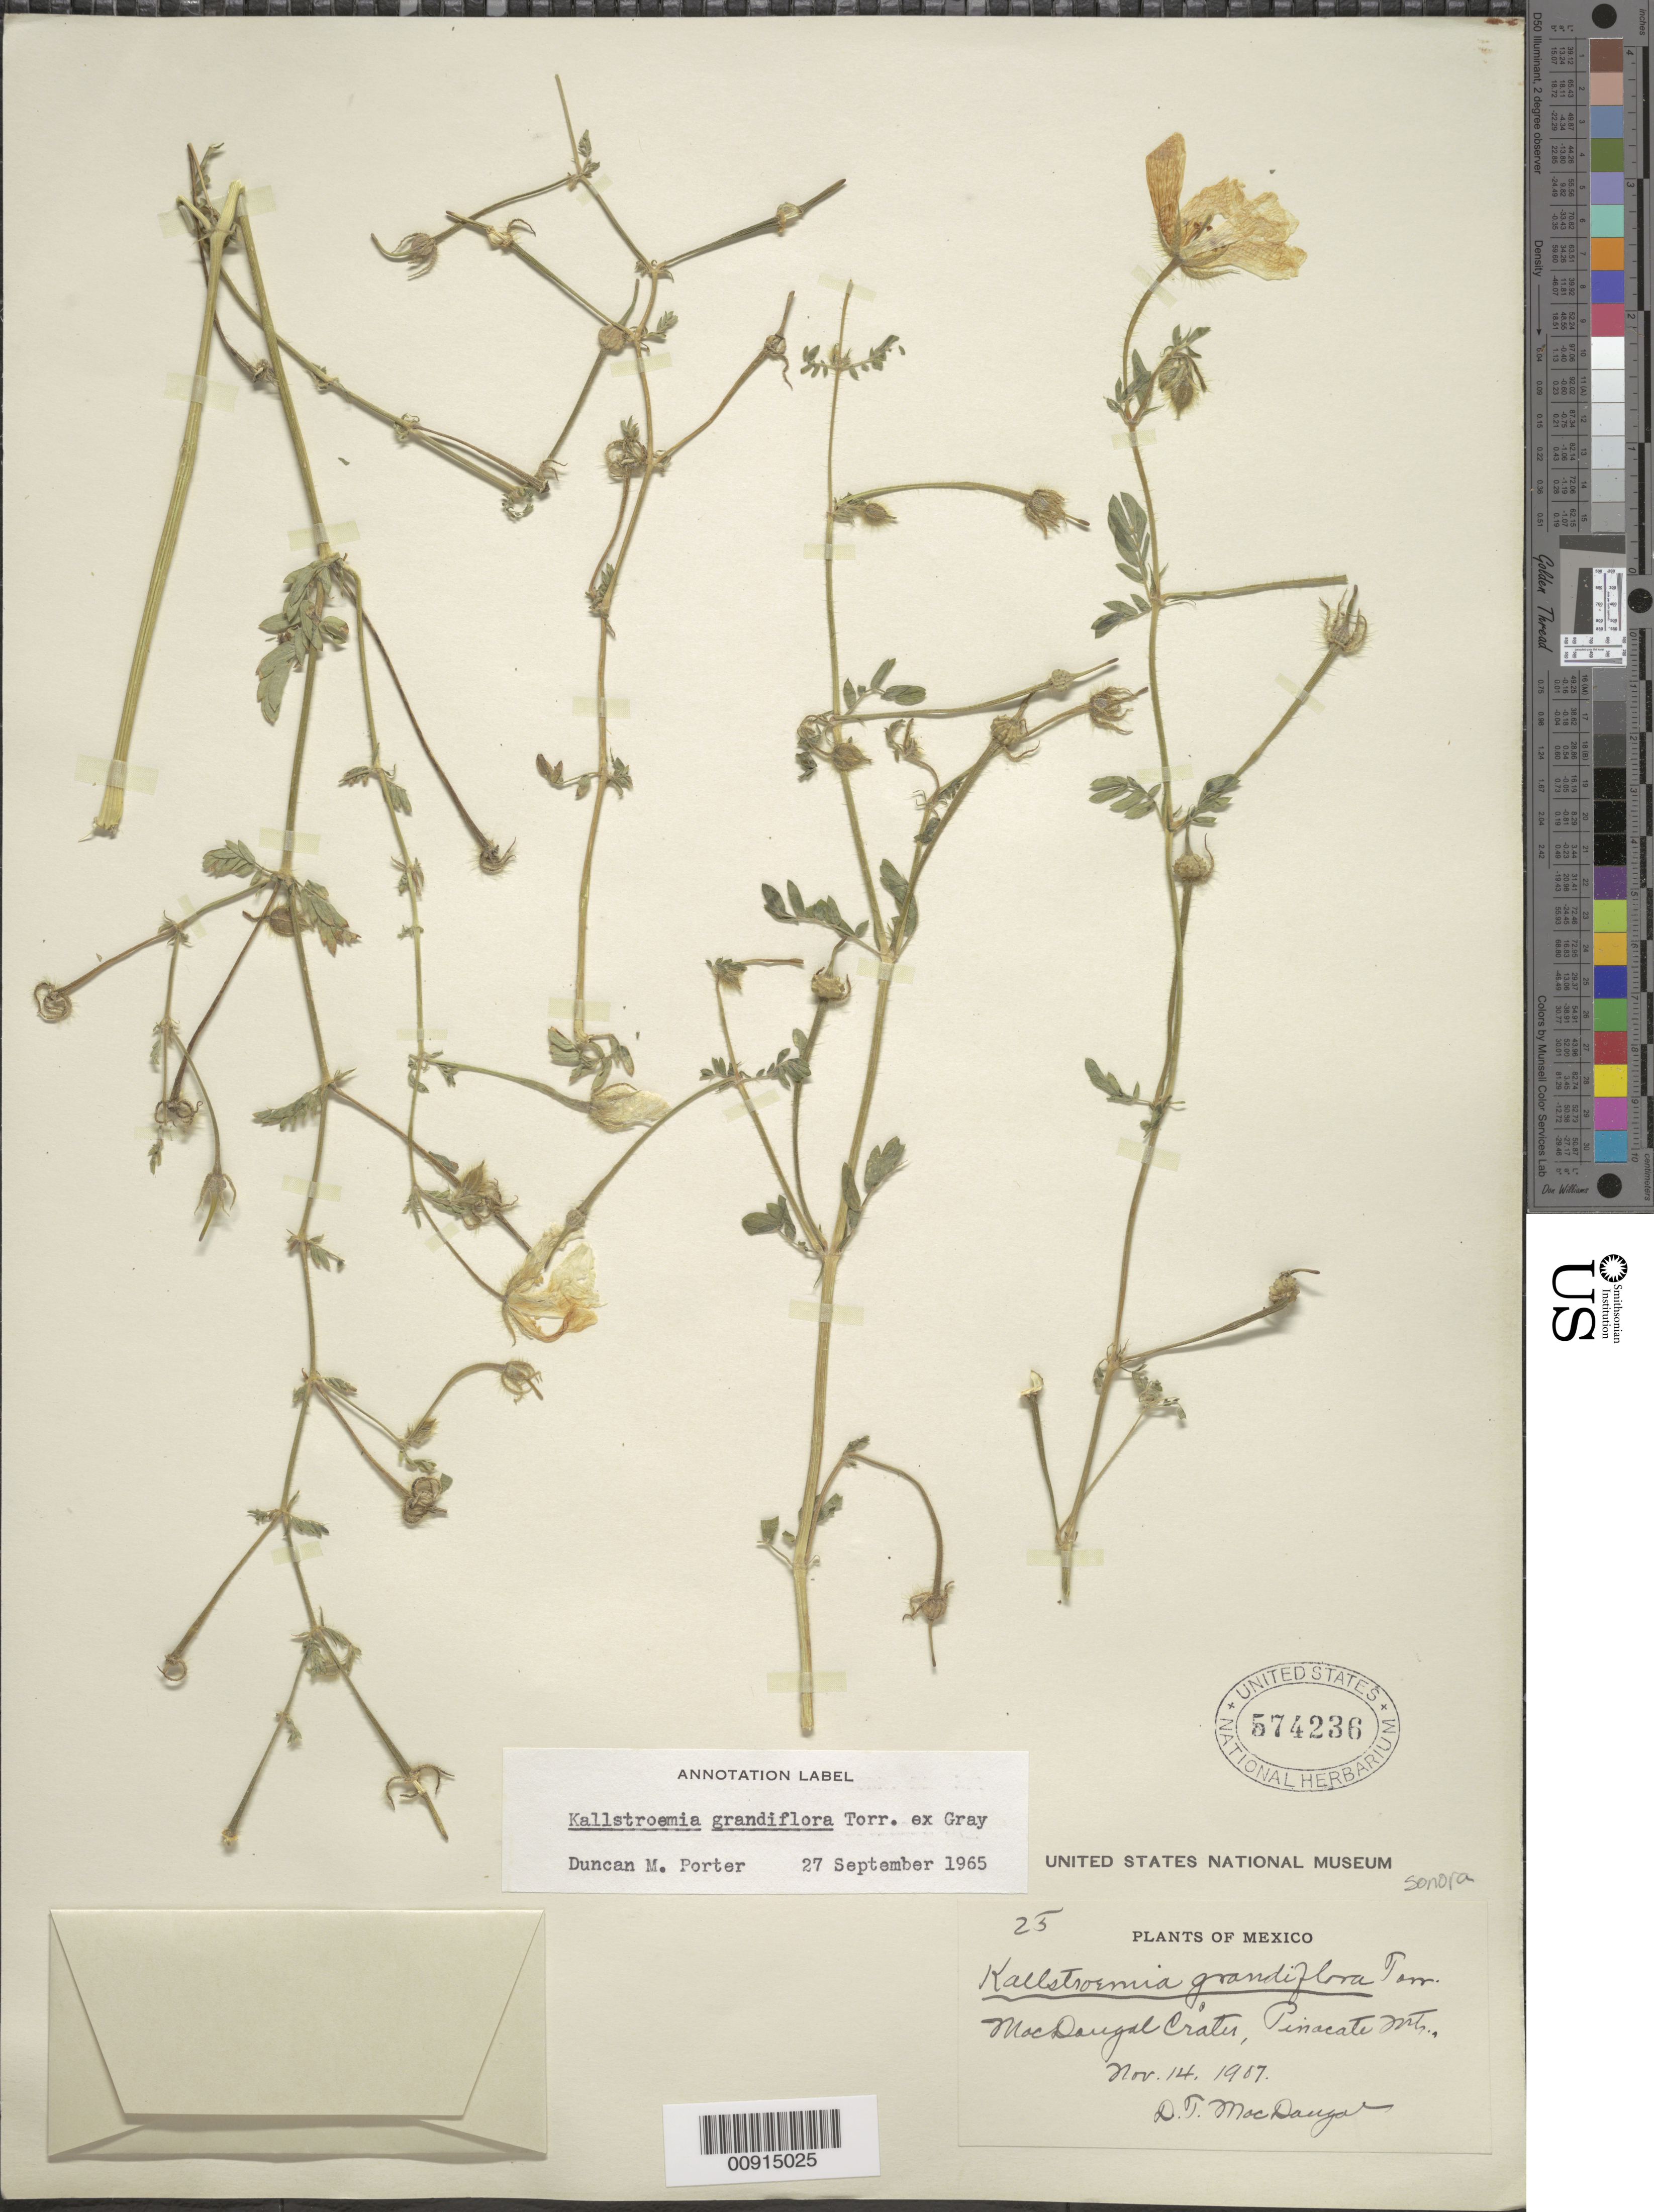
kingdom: Plantae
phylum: Tracheophyta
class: Magnoliopsida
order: Zygophyllales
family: Zygophyllaceae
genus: Kallstroemia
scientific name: Kallstroemia grandiflora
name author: Torr. ex A. Gray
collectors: D. T. MacDougal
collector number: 25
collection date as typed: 14 Nov 1907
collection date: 1907-11-14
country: Mexico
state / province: Sonora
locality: MacDougal Crater, Pinacate Mts.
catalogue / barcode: US 574236